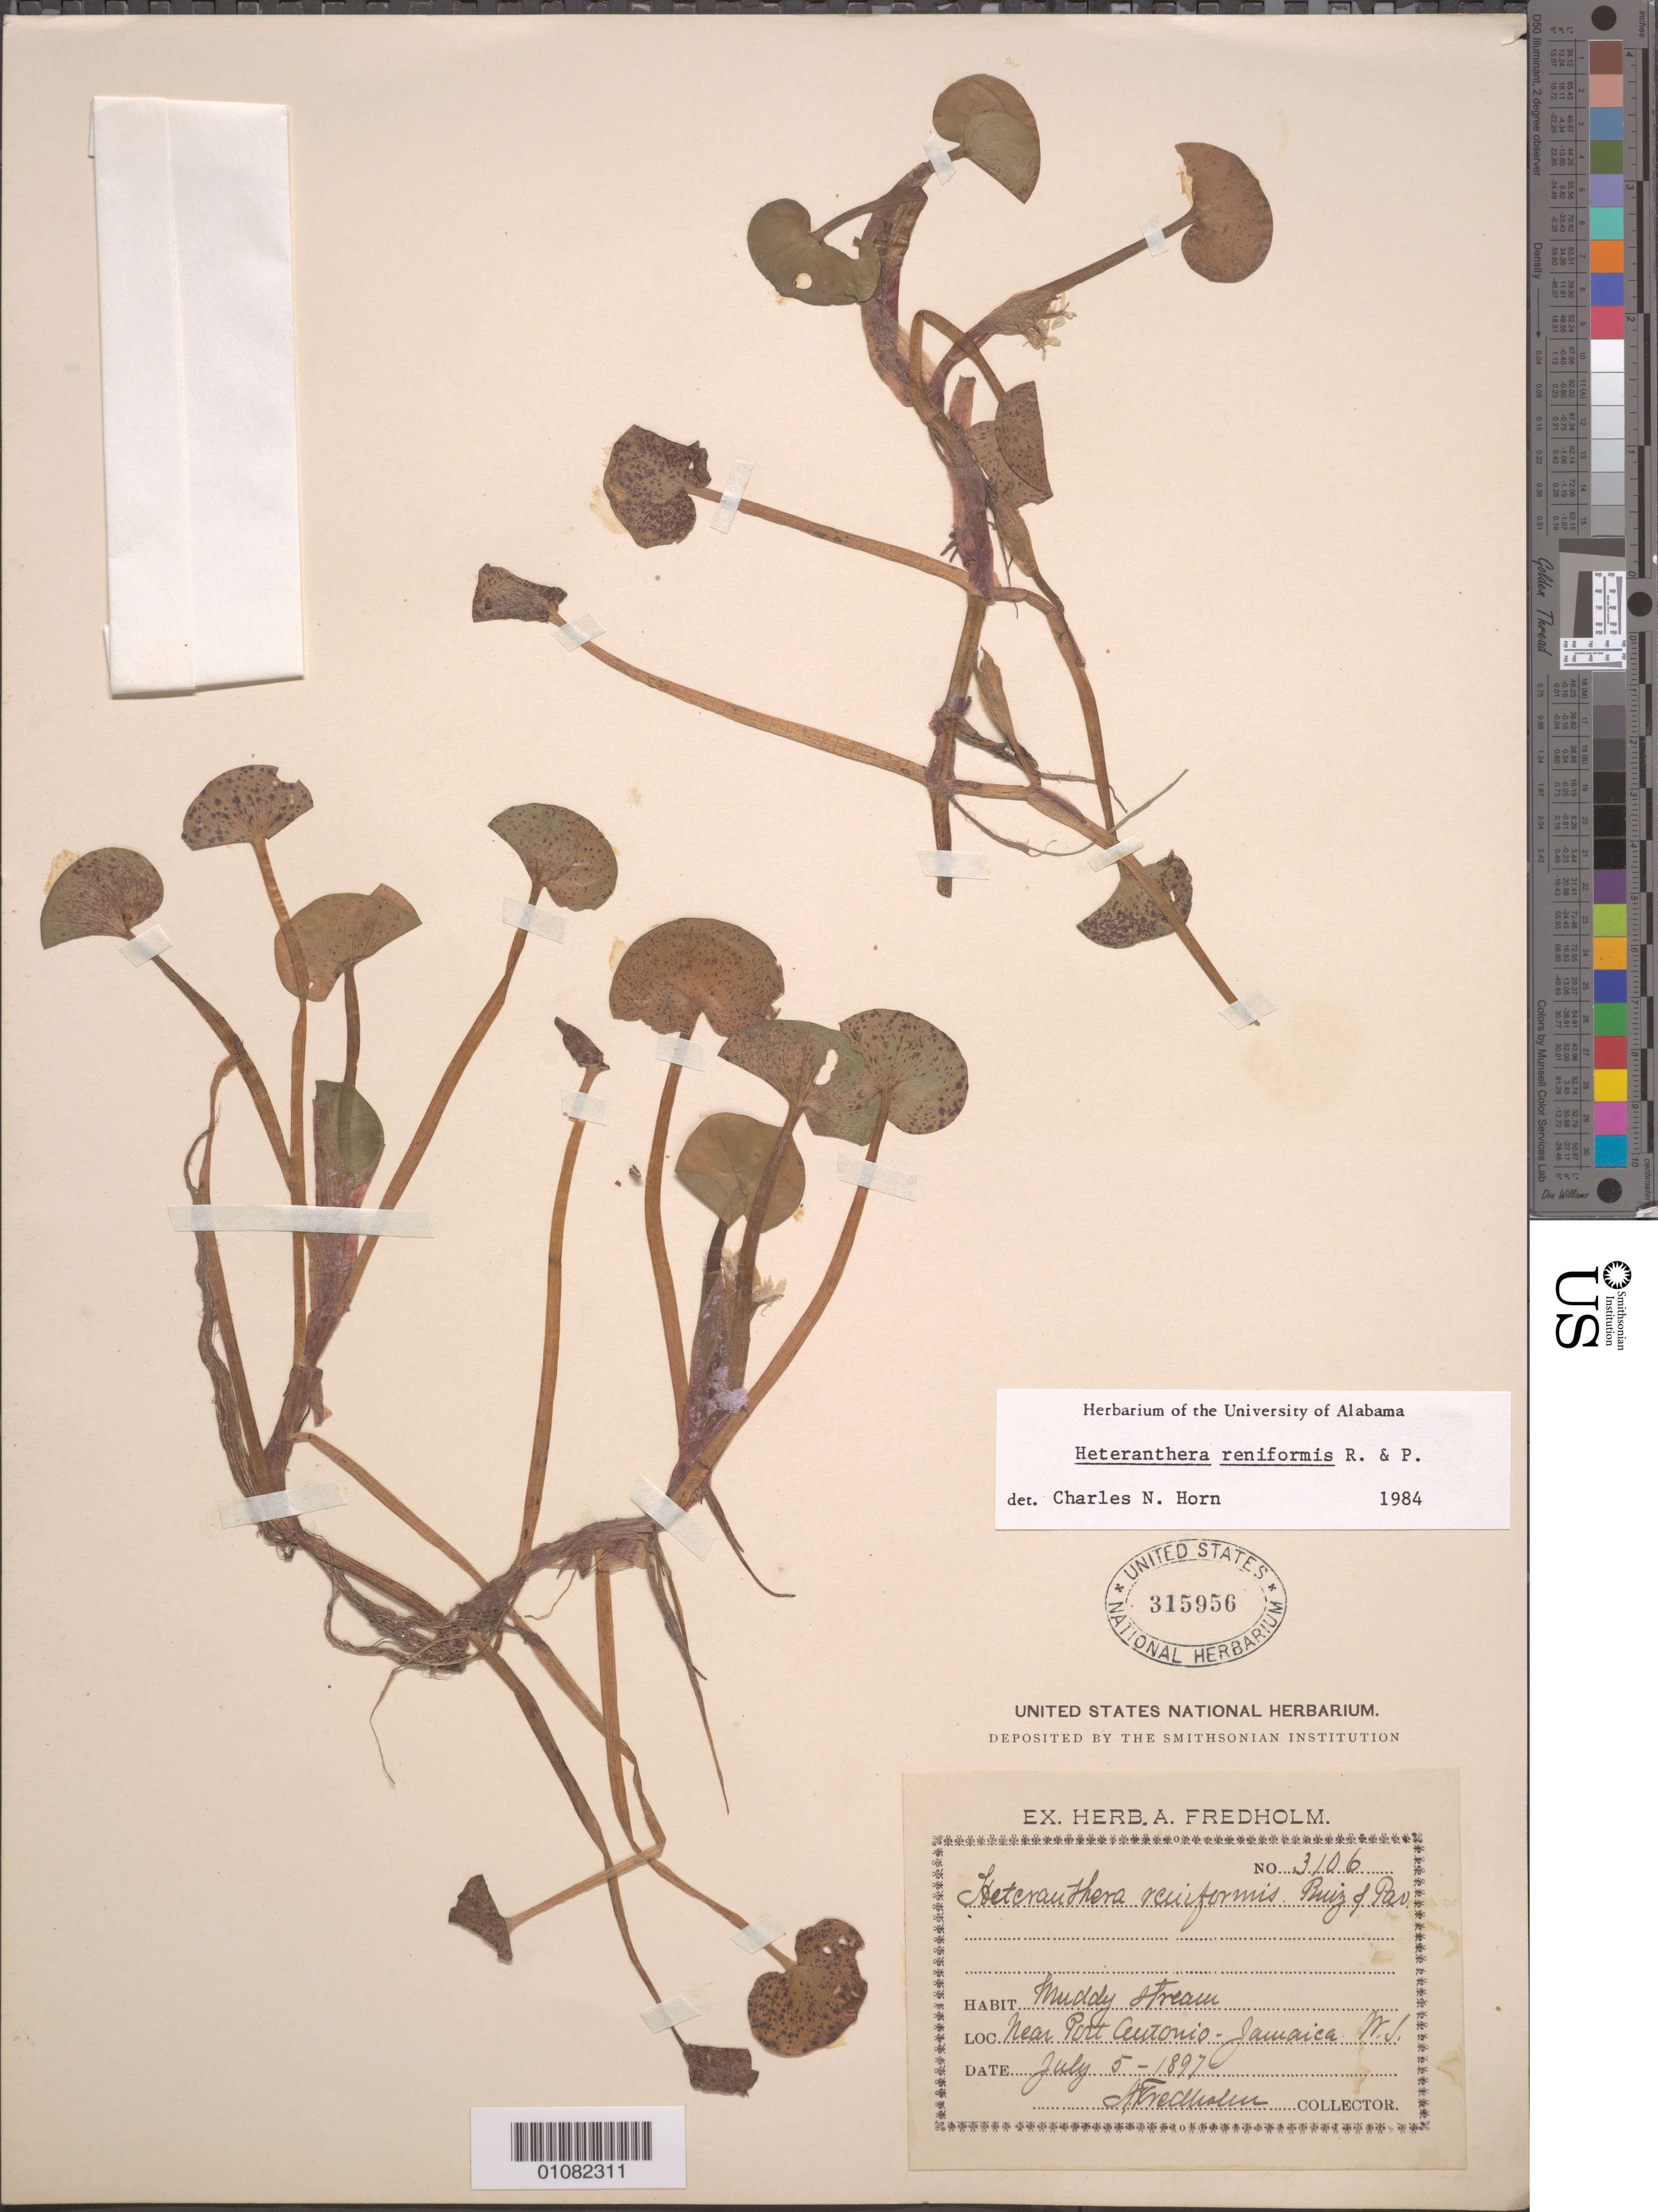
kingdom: Plantae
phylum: Tracheophyta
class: Liliopsida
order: Commelinales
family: Pontederiaceae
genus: Heteranthera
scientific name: Heteranthera reniformis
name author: Ruiz & Pav.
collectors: A. Fredholm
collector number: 3106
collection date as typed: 05 Jul 1897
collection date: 1897-07-05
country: Jamaica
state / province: Portland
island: Jamaica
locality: Near Port Antonio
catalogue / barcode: US 315956